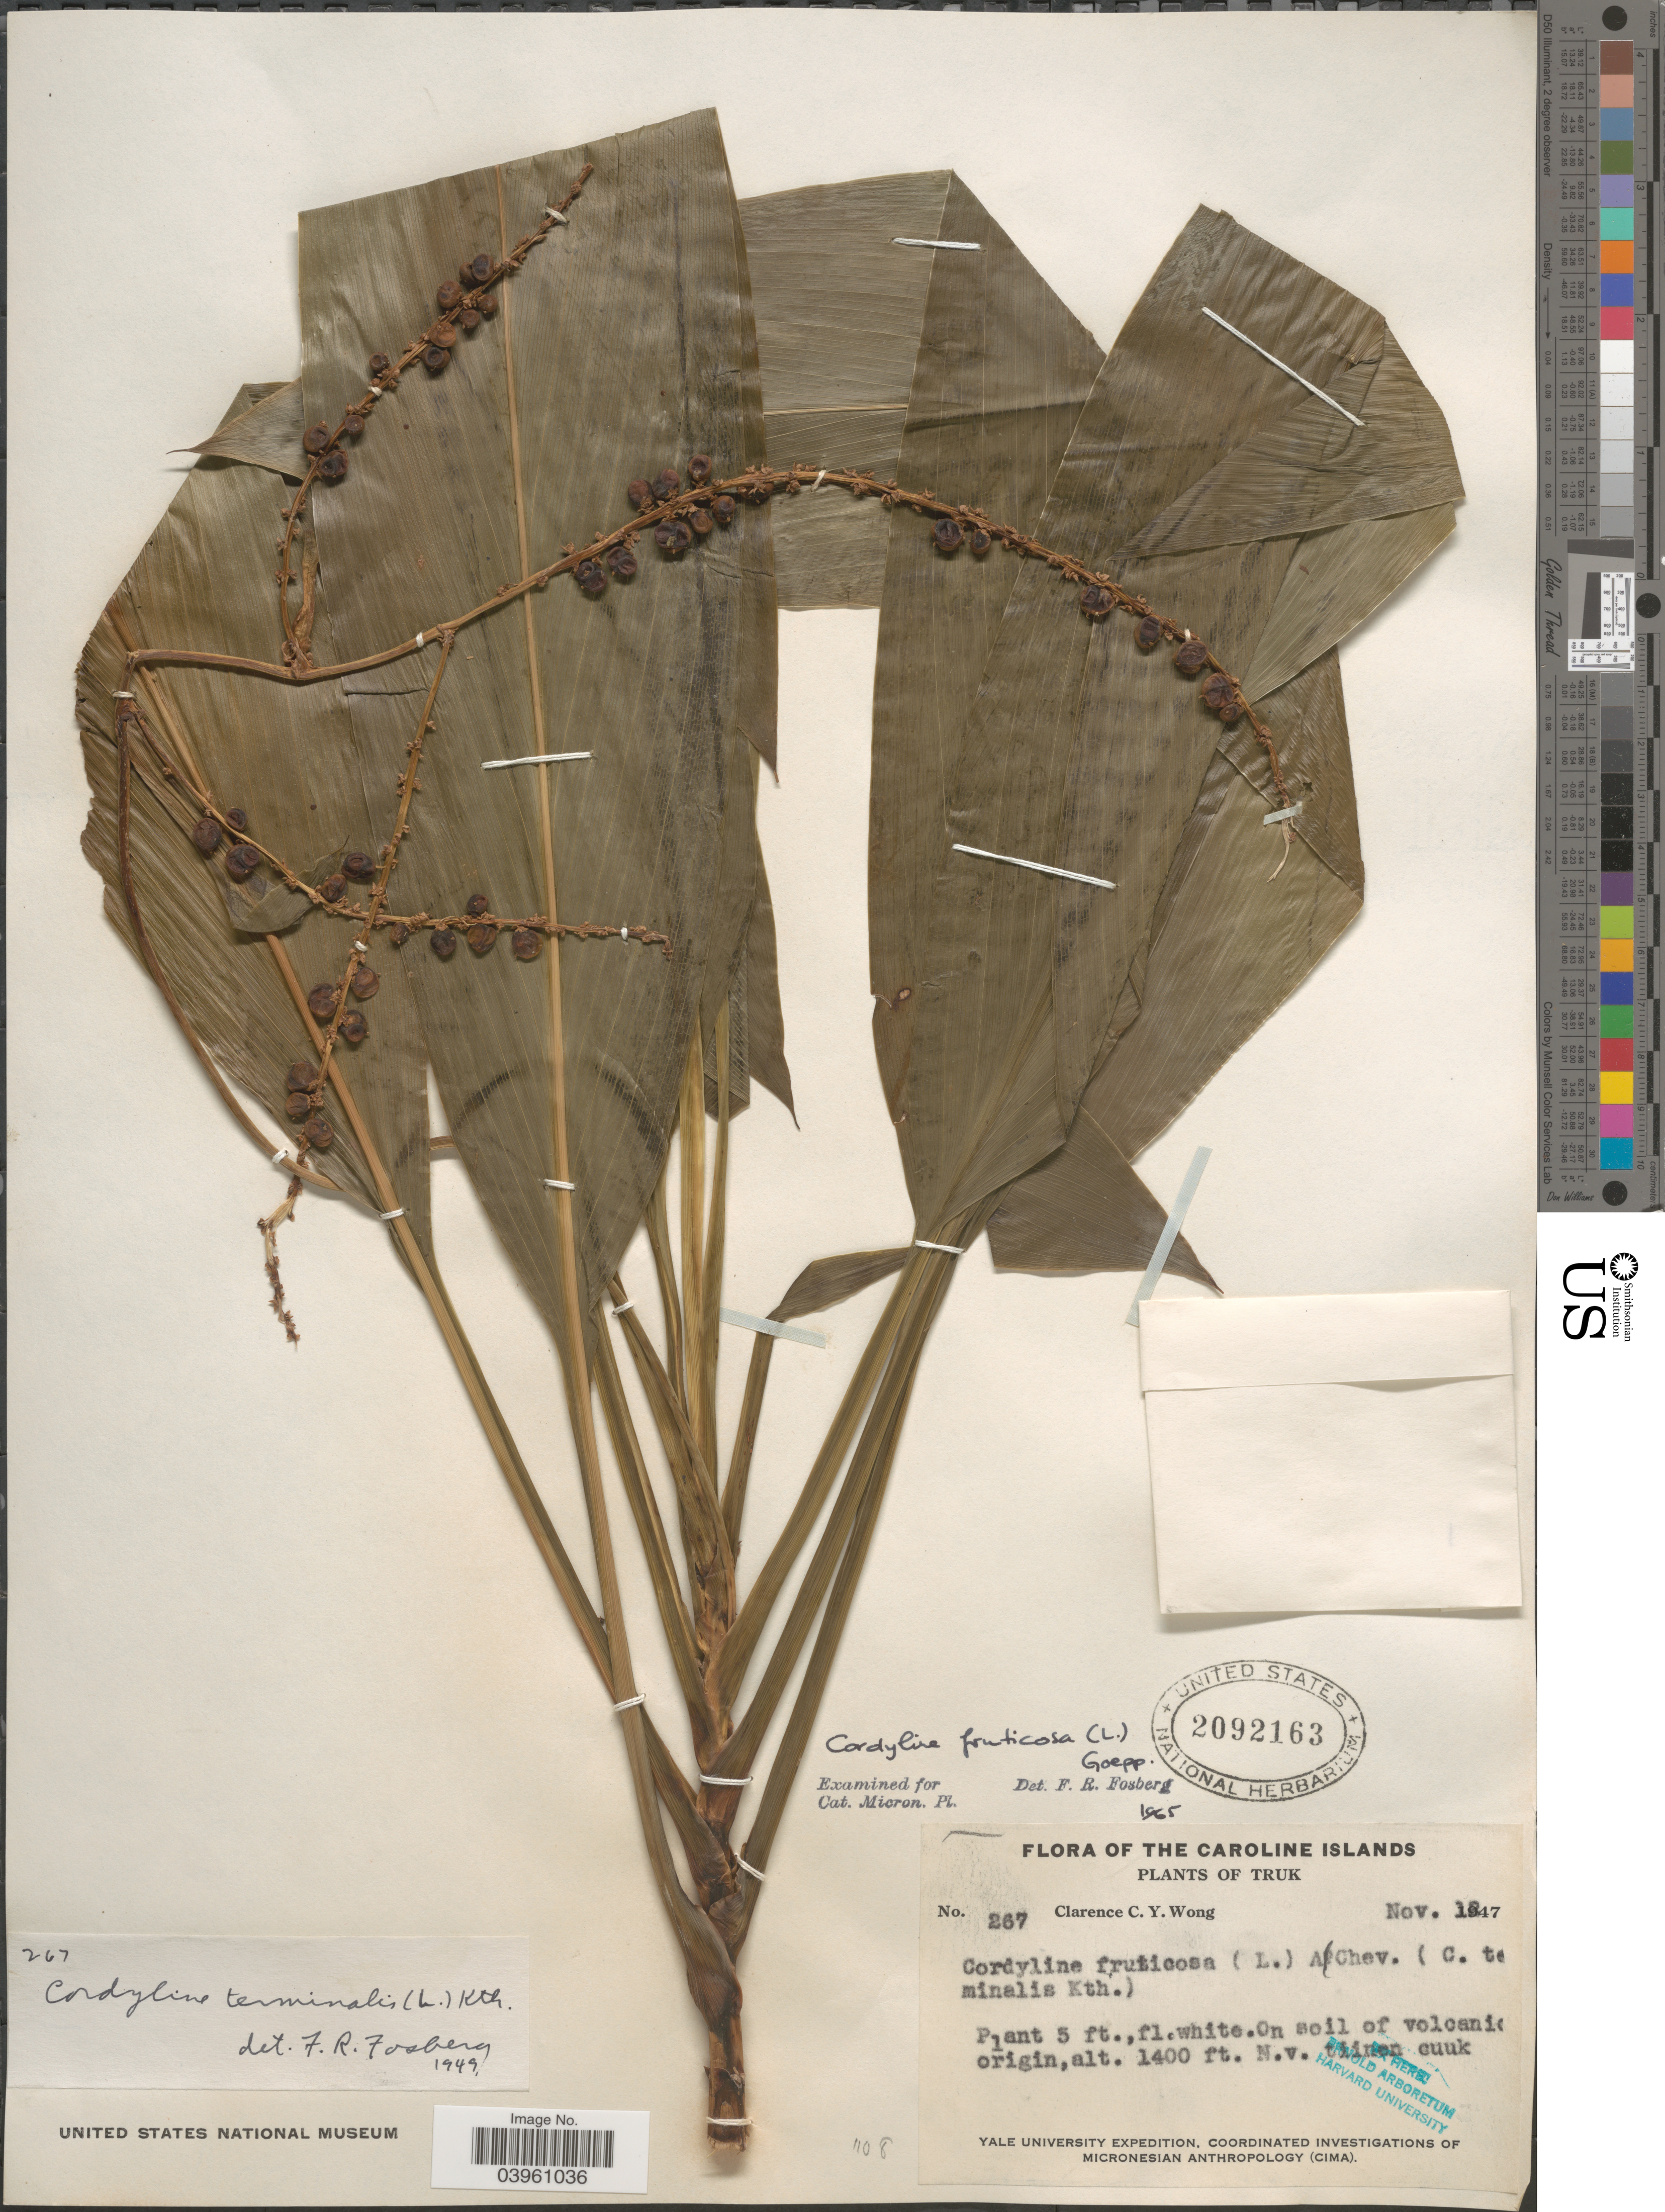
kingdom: Plantae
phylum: Tracheophyta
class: Liliopsida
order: Asparagales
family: Asparagaceae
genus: Cordyline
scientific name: Cordyline fruticosa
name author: (L.) A. Chev.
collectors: C. Y. C. Wong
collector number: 267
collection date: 1947-11-12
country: Micronesia, Federated States of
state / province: Truk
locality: The Caroline Islands.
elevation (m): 427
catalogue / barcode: US 2092163